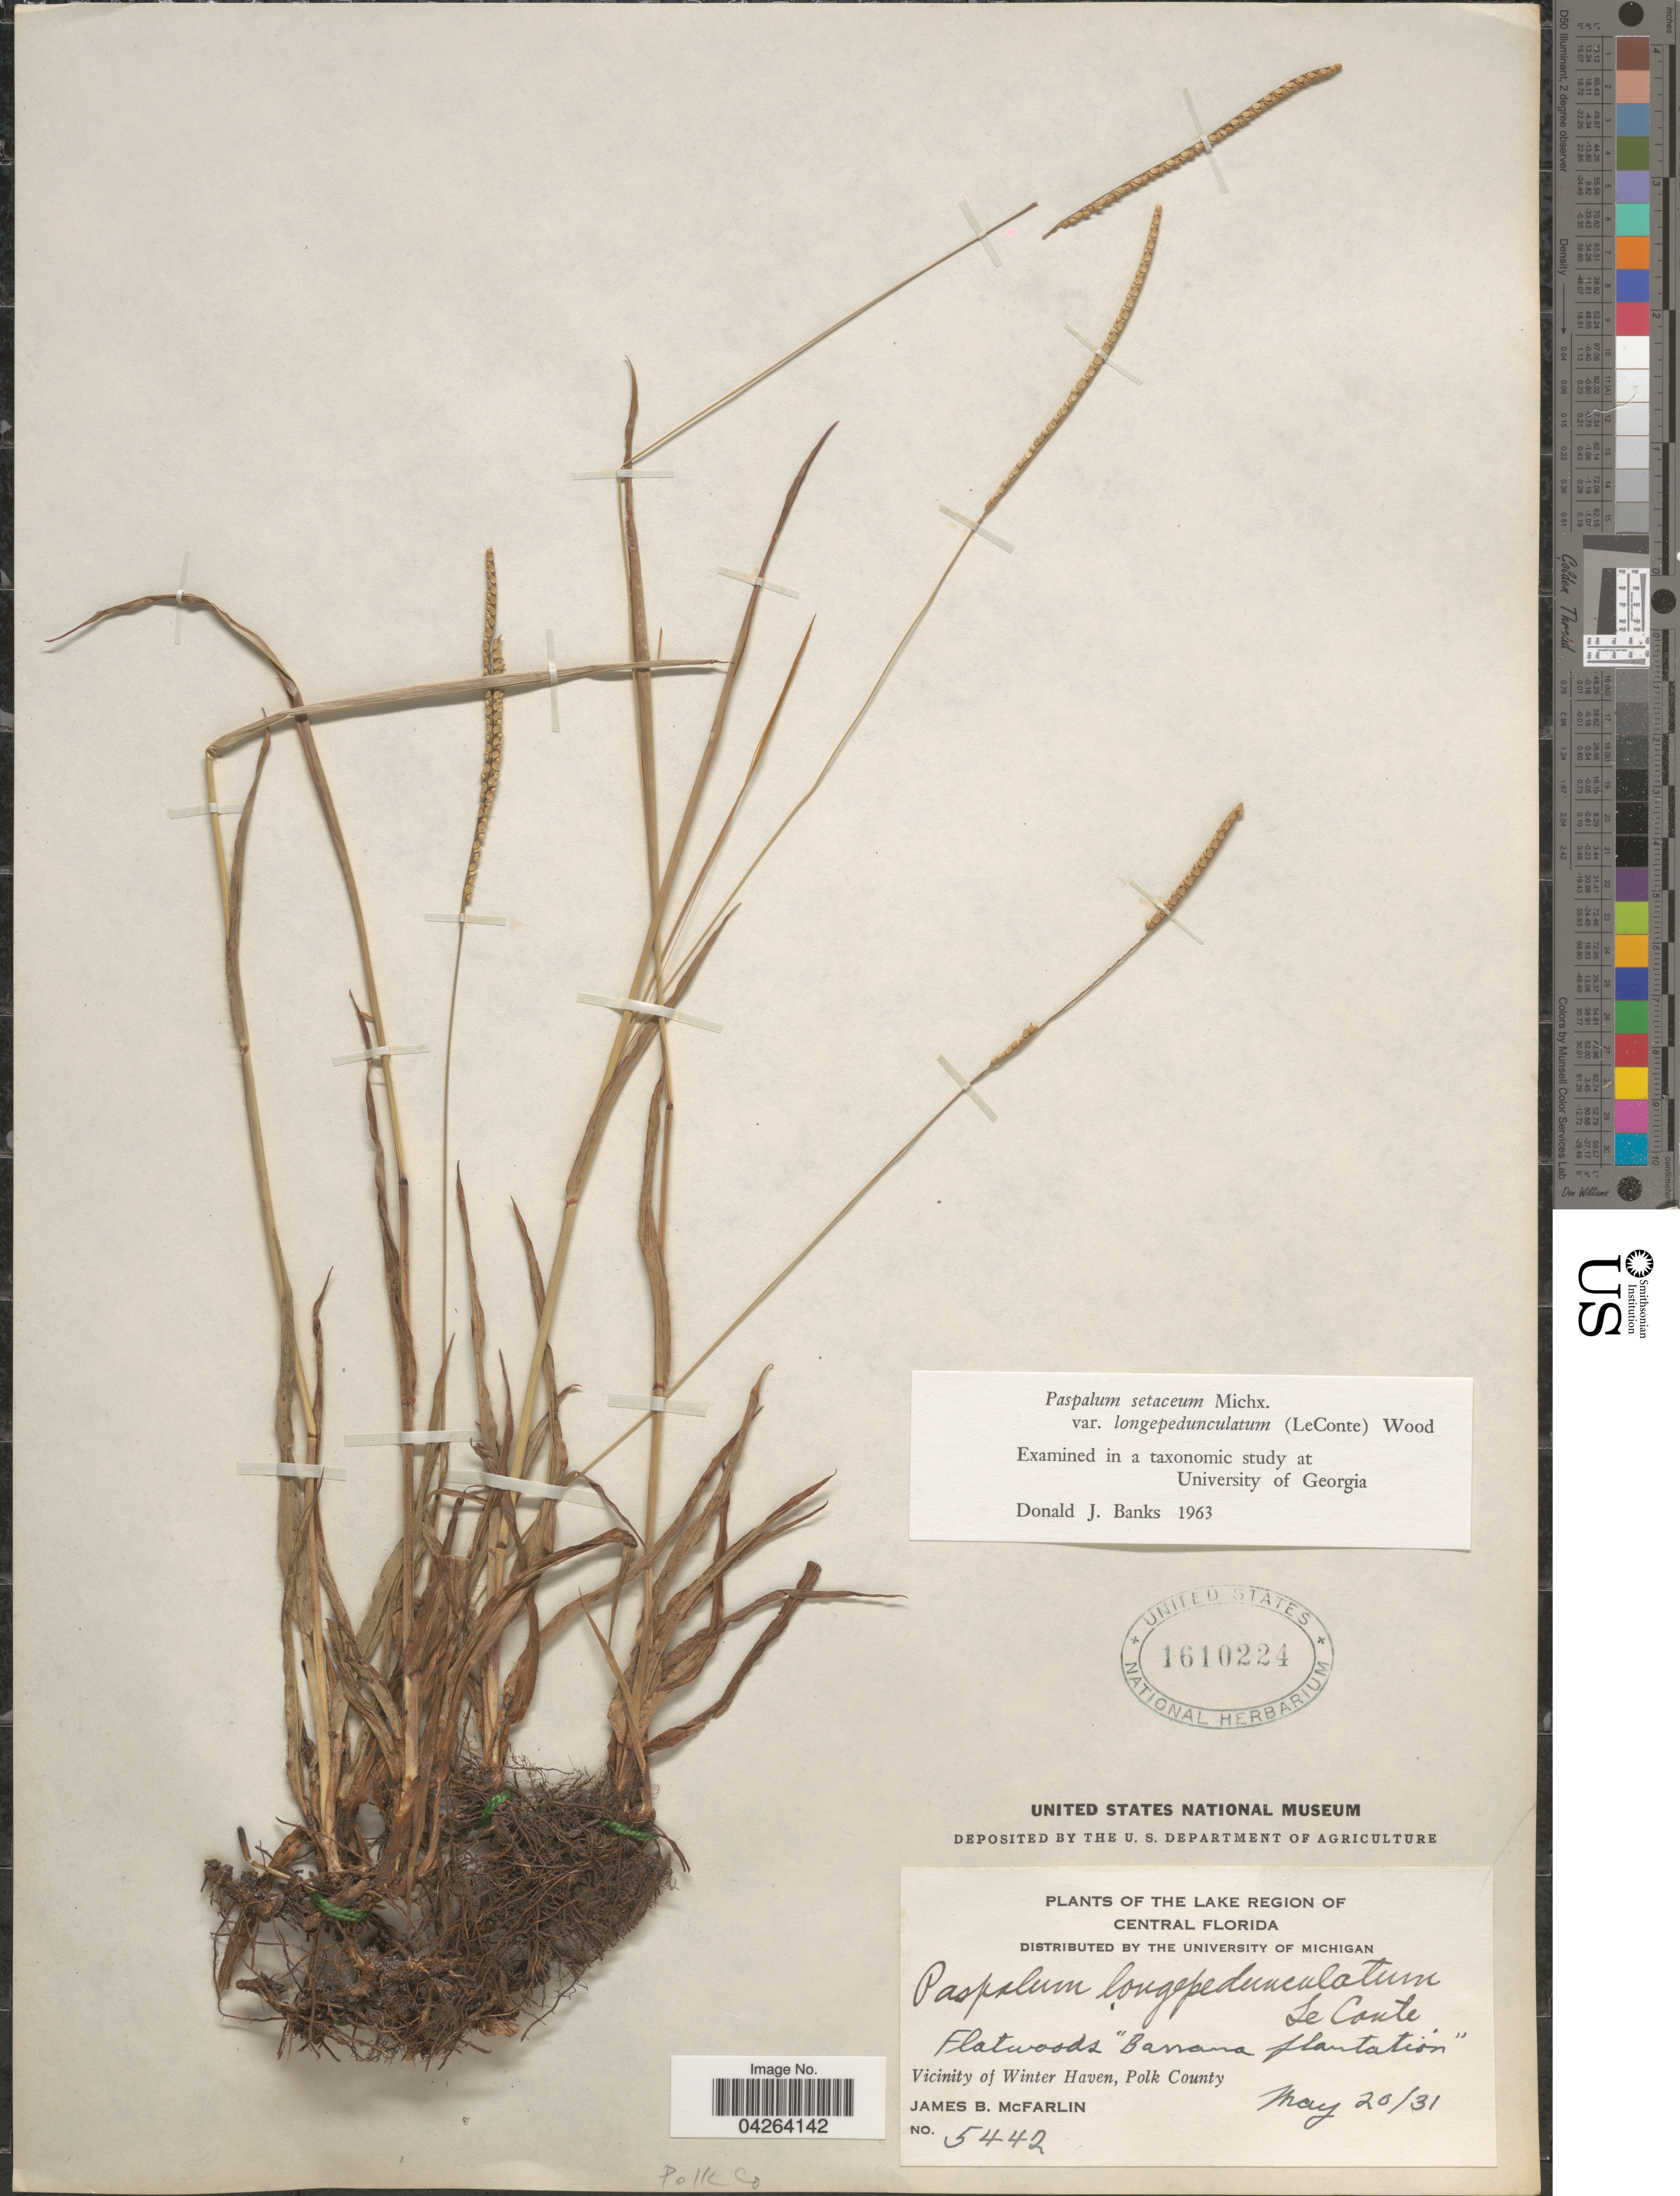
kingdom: Plantae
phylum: Tracheophyta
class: Liliopsida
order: Poales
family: Poaceae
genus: Paspalum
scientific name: Paspalum setaceum var. longipedunculatum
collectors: J. McFarlin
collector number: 5442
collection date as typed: Transcribed d/m/y: 20/5/31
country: United States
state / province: Florida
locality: The Lake Region of Central Florida. Flatwoods "Banana plantation". Vicinity of Winter Haven, Polk County.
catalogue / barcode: US 1610224